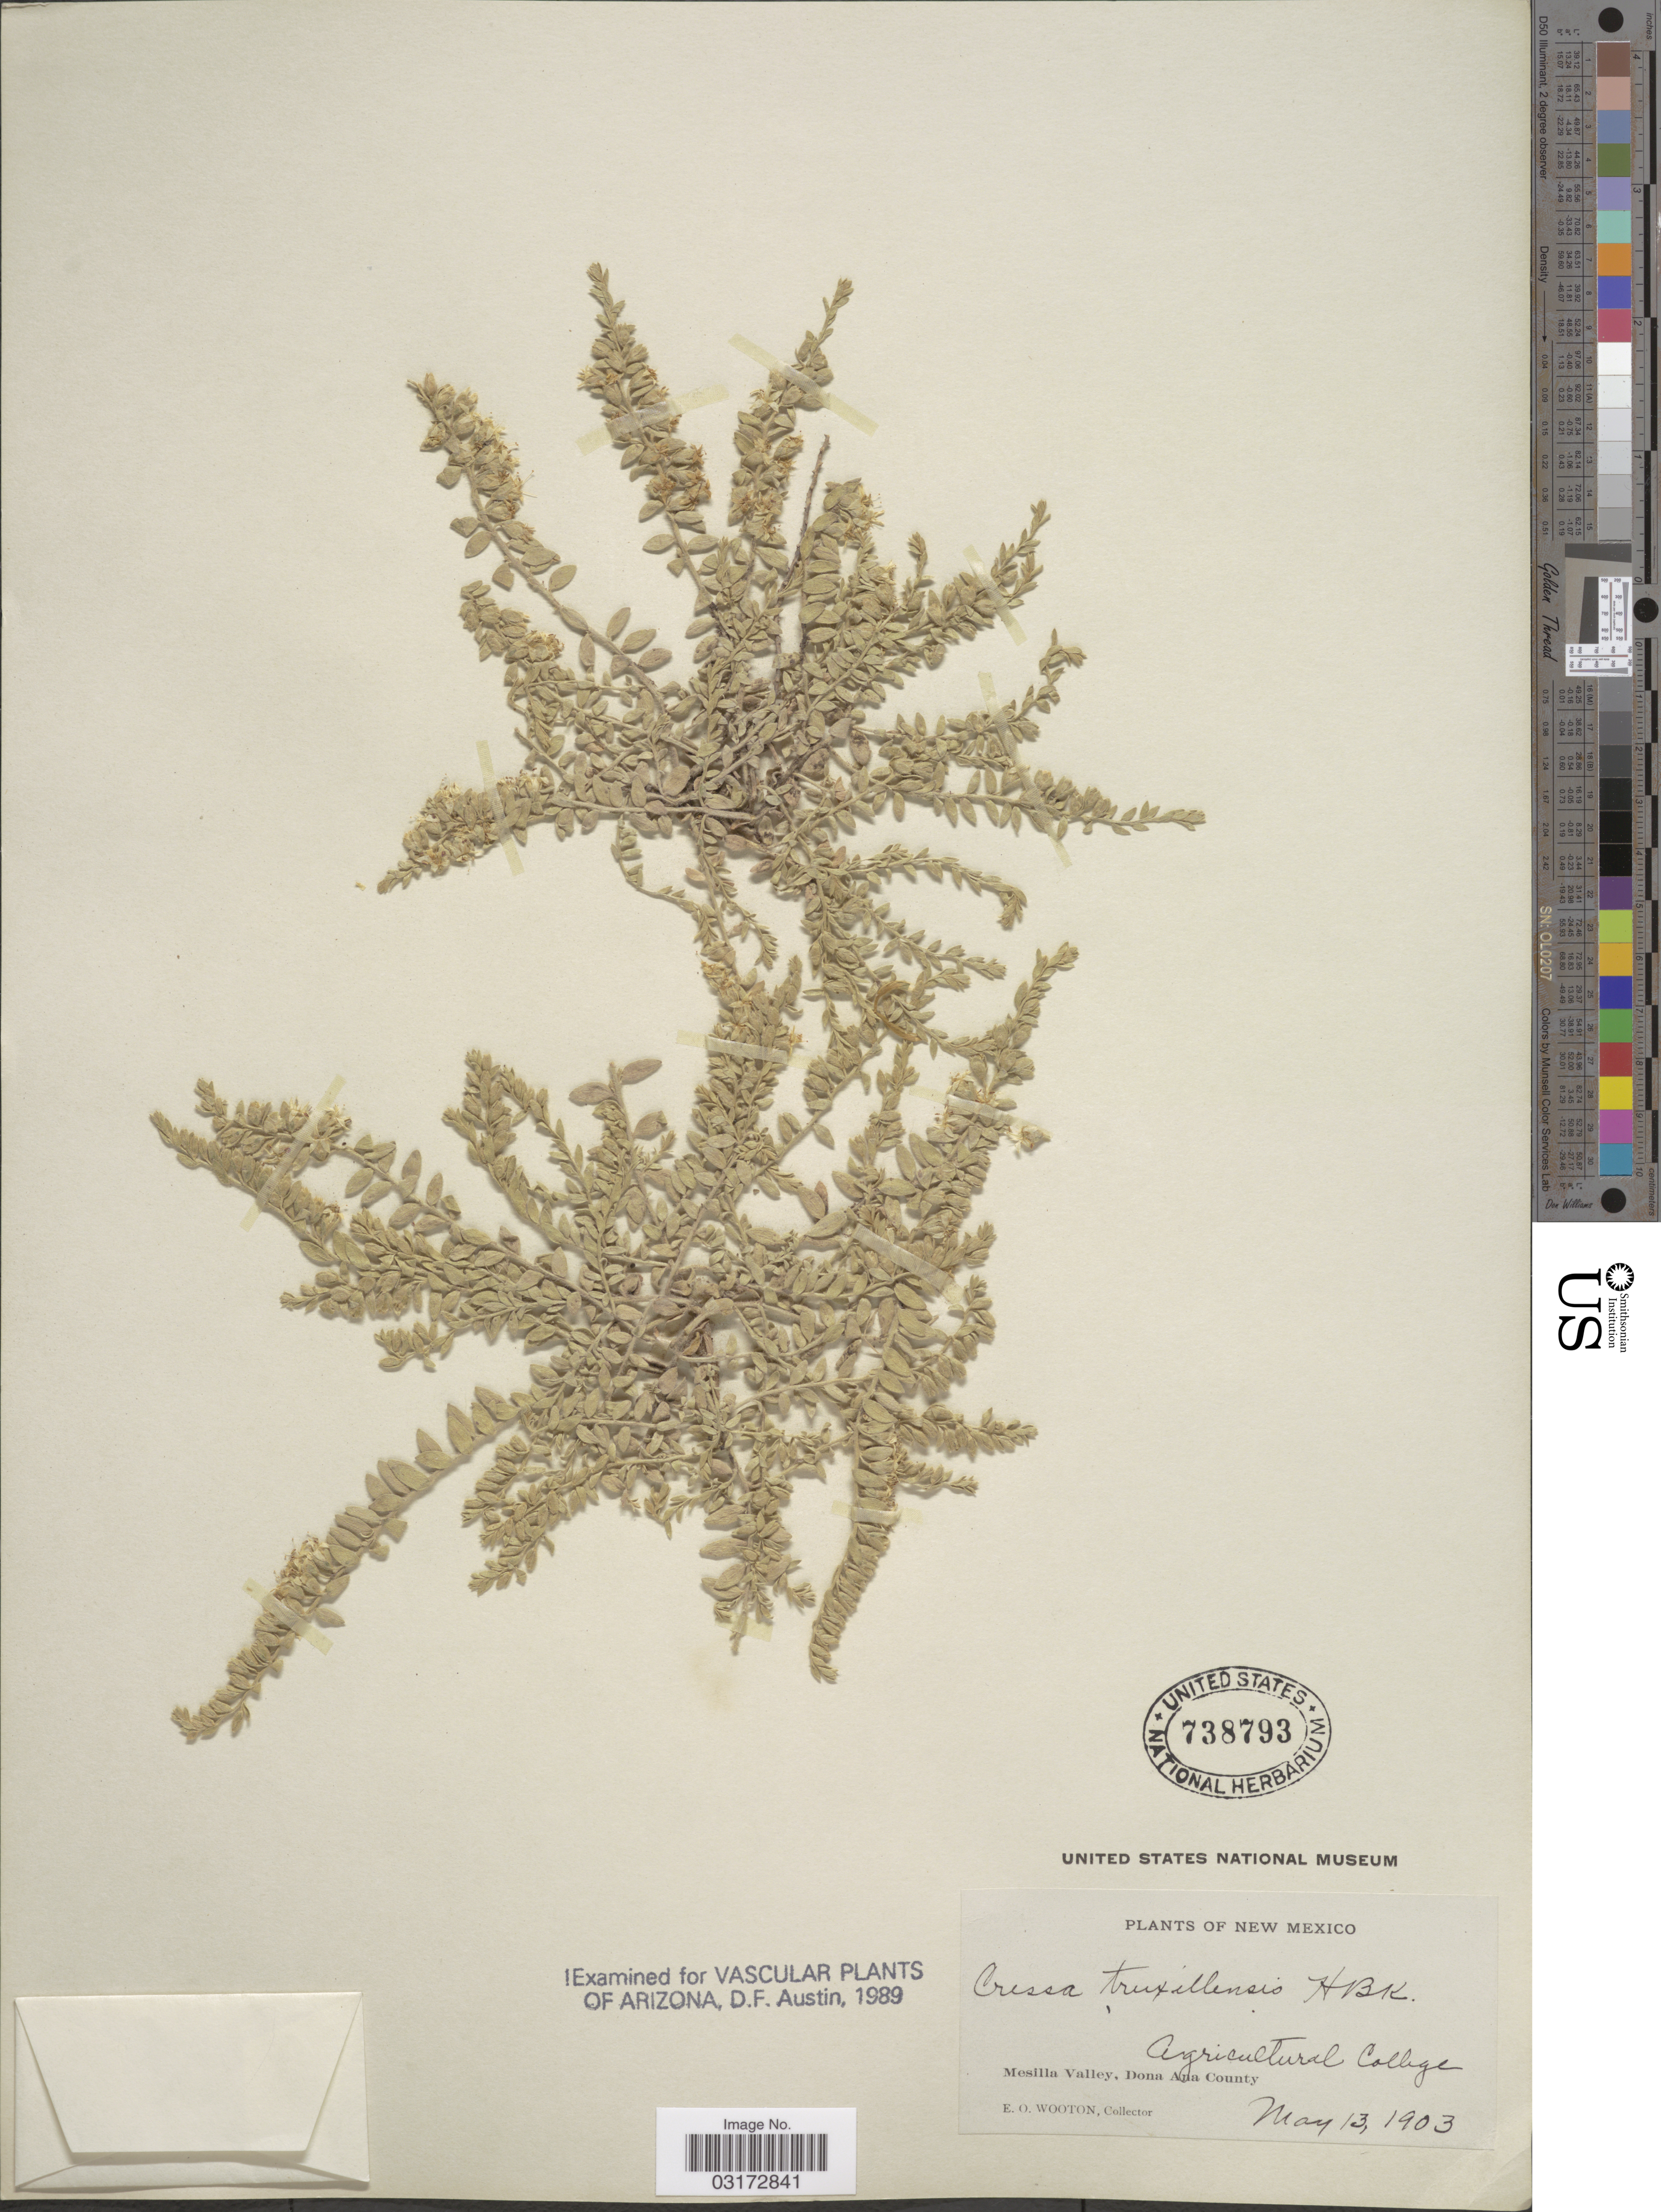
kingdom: Plantae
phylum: Tracheophyta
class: Magnoliopsida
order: Solanales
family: Convolvulaceae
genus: Cressa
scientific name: Cressa truxillensis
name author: Kunth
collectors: E. O. Wooton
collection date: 1903-05-13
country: United States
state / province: New Mexico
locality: Agricultural College, Mesilla Valley, Dona Ana County.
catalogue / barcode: US 738793